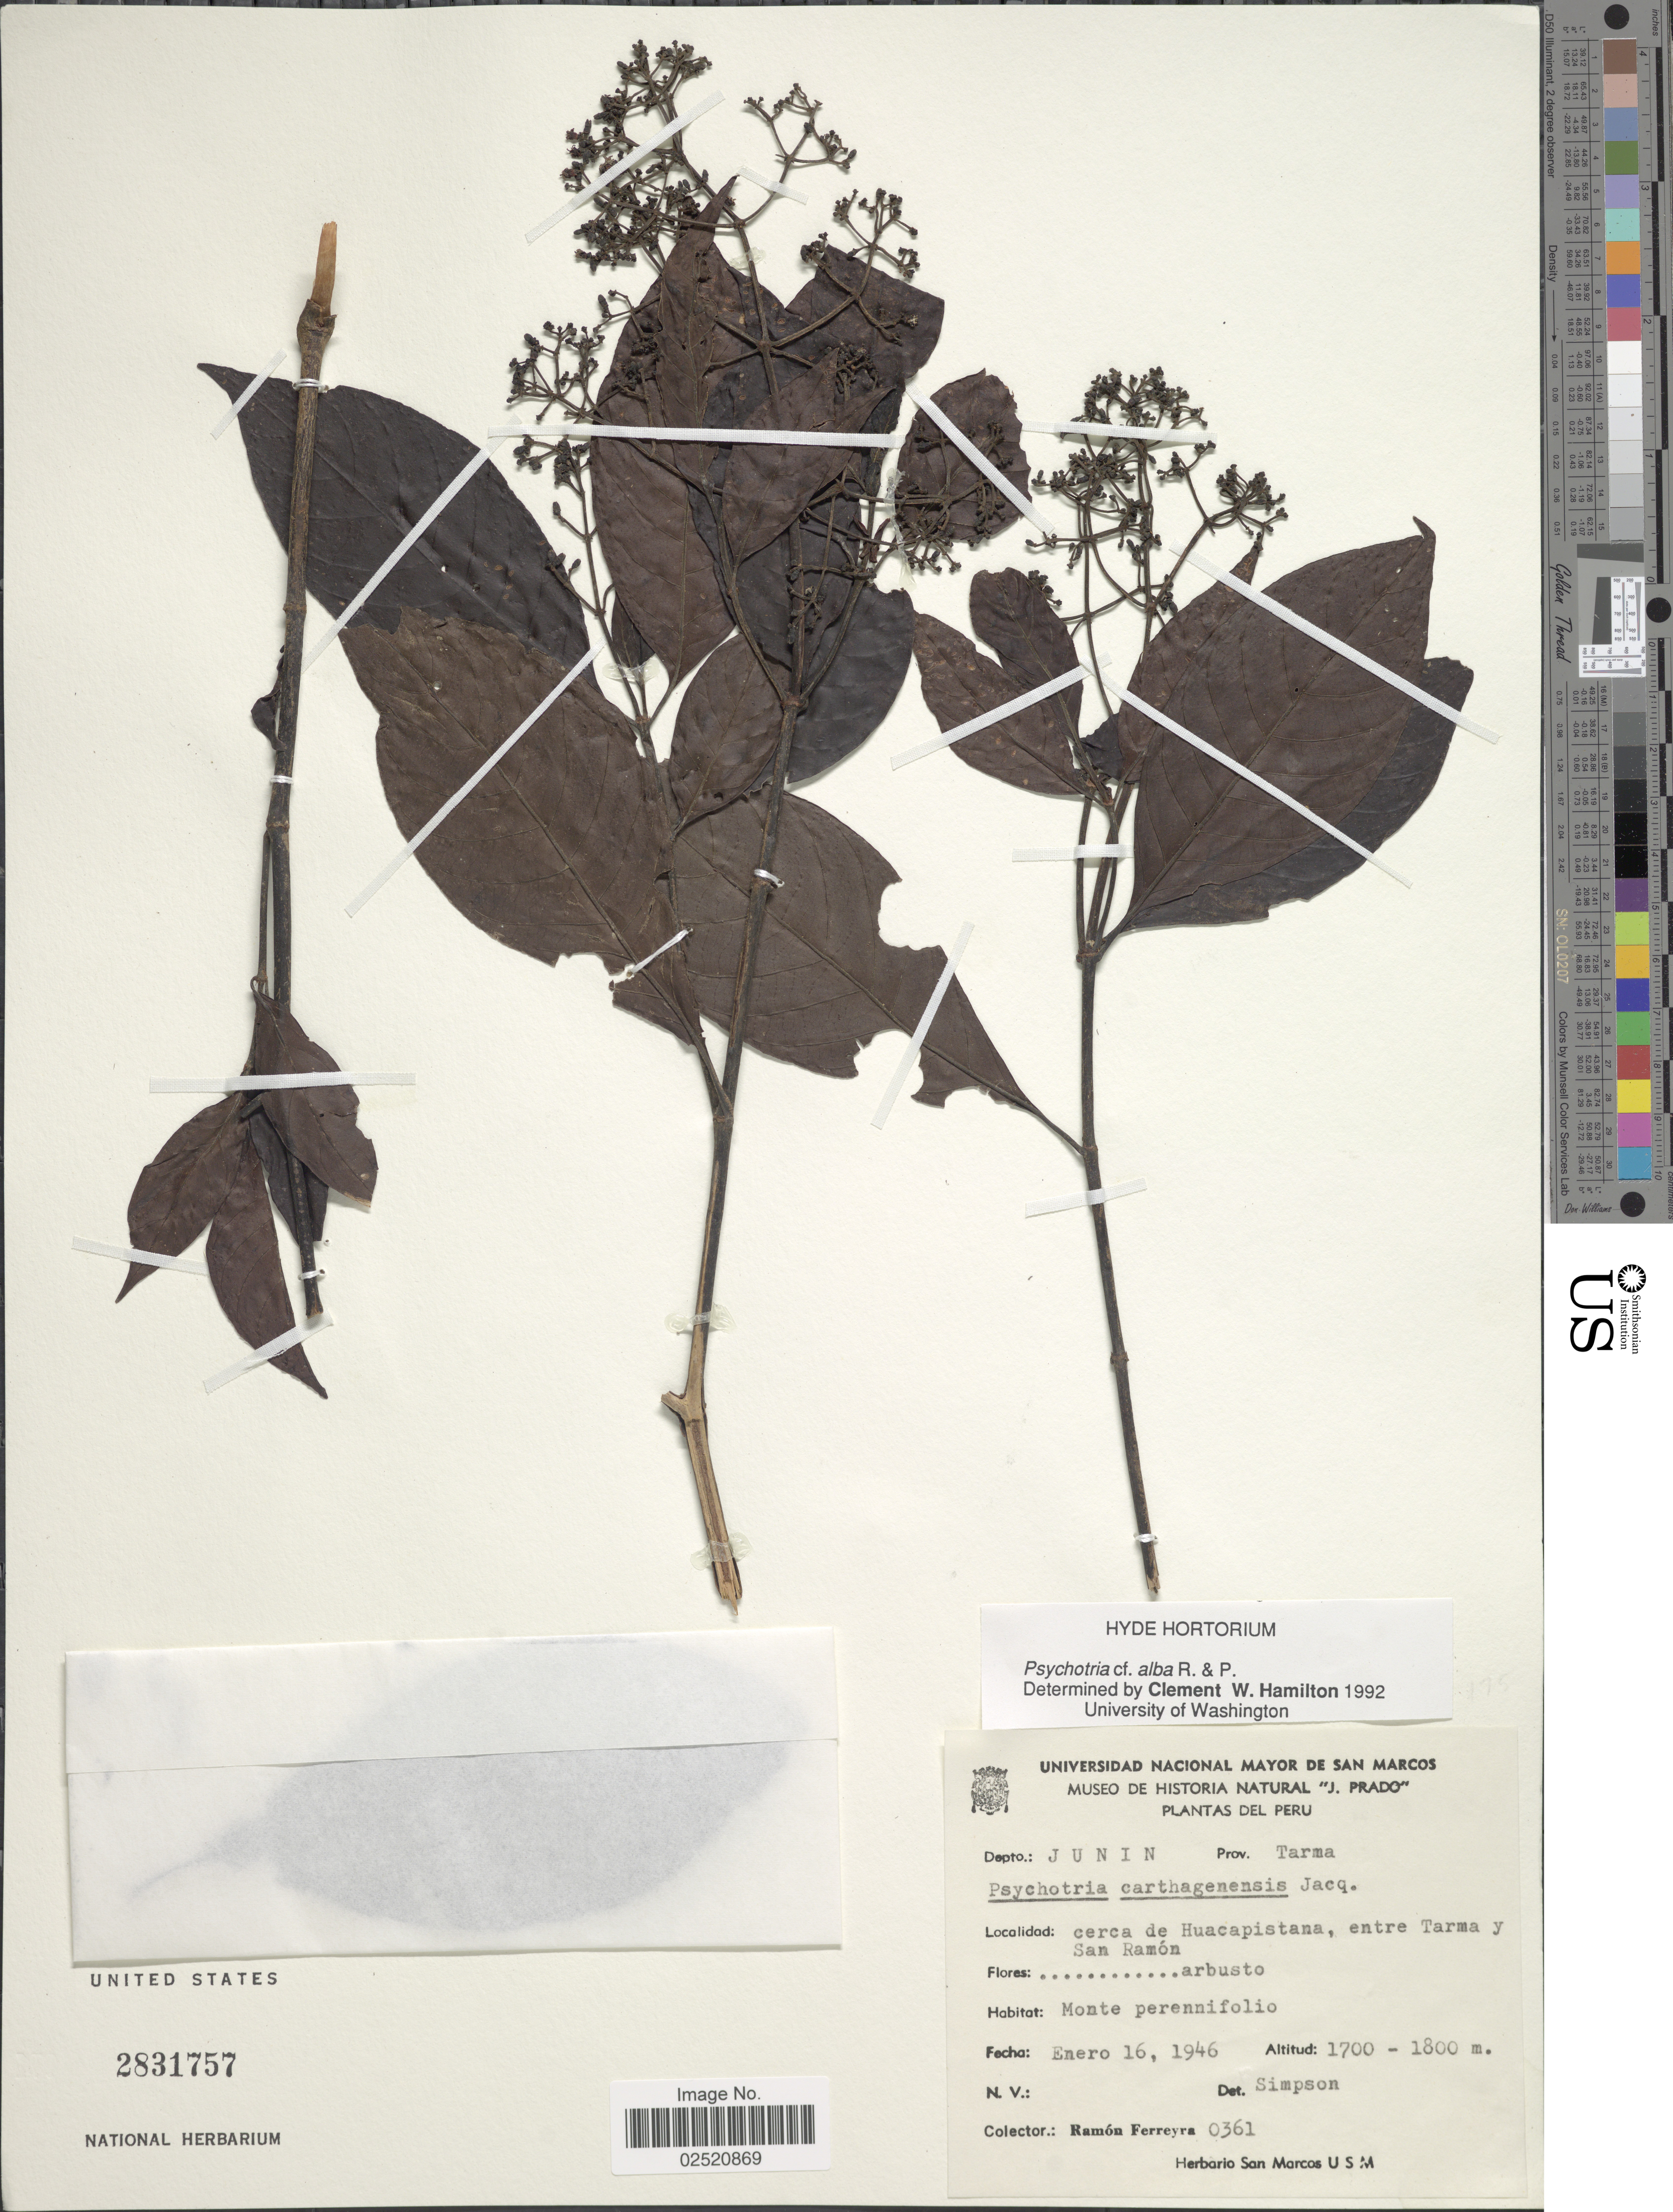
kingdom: Plantae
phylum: Tracheophyta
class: Magnoliopsida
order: Gentianales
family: Rubiaceae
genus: Psychotria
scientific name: Psychotria alba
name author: Ruiz & Pav.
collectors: R. A. Ferreyra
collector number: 0361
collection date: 1946-01-16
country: Peru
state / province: Junín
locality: Cerca de Huacapistana, entre Tarma y San Ramon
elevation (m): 1700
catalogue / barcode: US 2831757